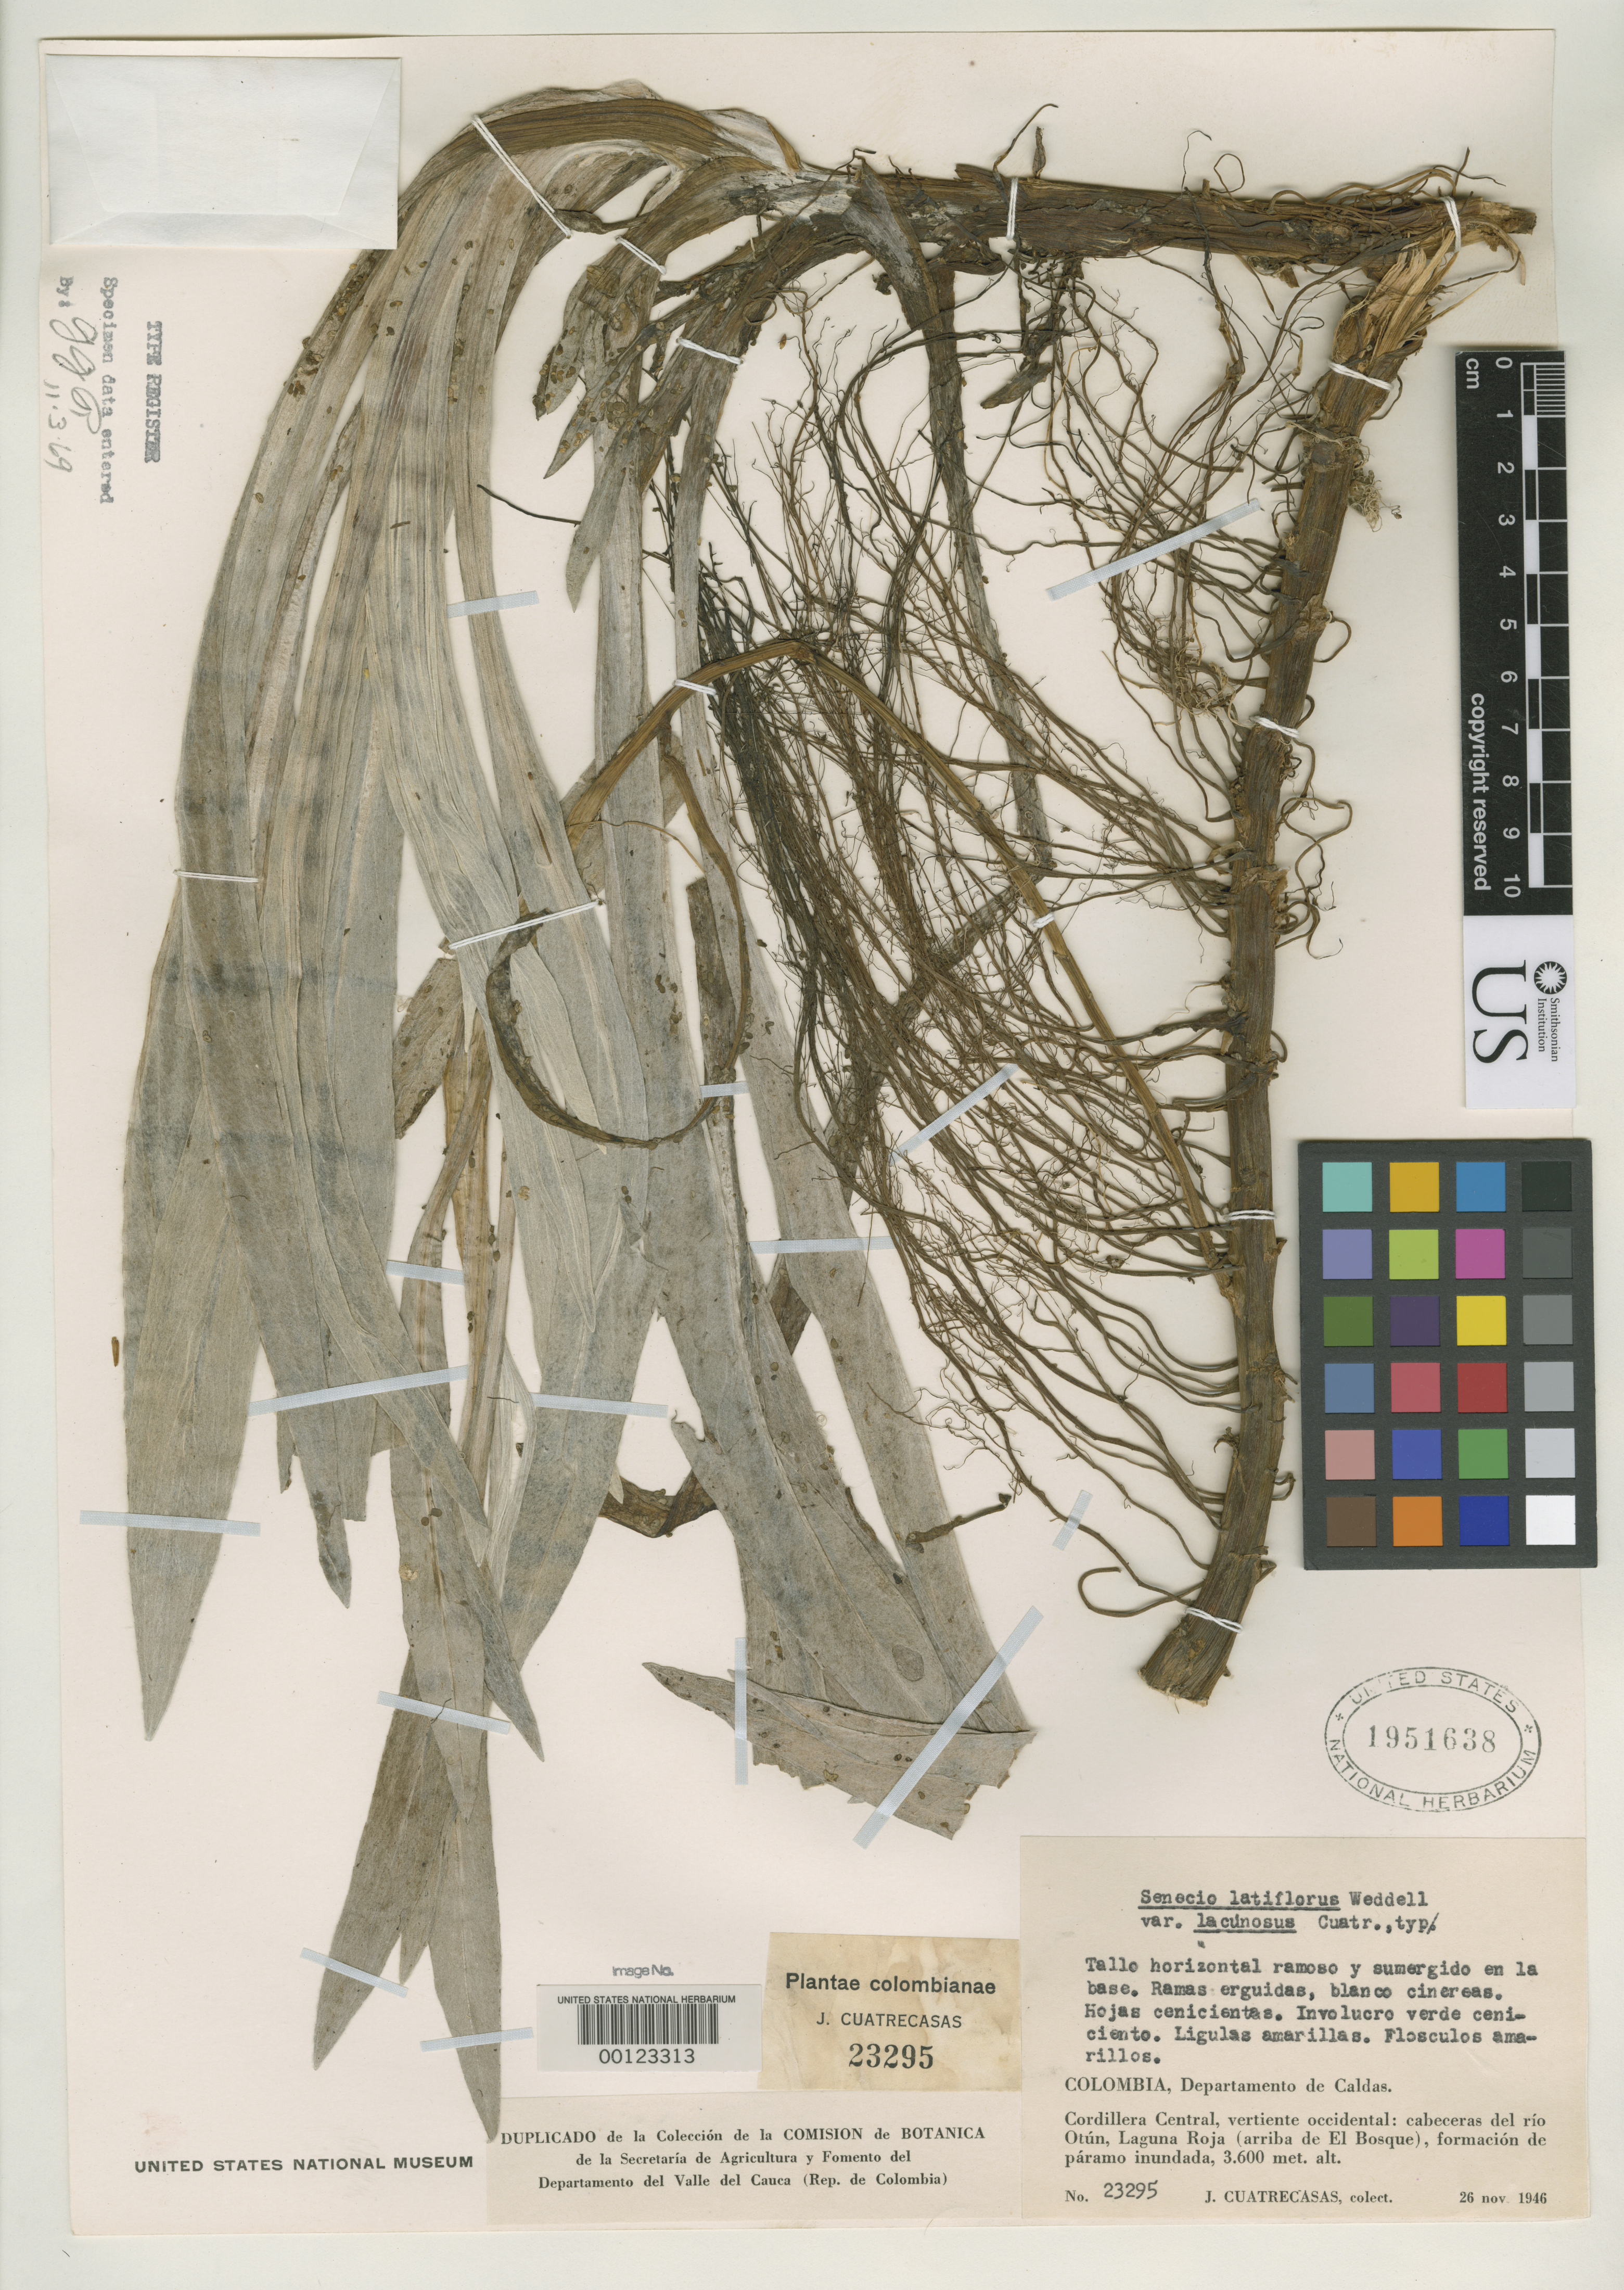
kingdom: Plantae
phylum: Tracheophyta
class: Magnoliopsida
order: Asterales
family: Asteraceae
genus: Senecio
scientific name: Senecio latiflorus var. lacunosus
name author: Cuatrec.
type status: Isotype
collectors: J. Cuatrecasas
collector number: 23295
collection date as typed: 26 Nov 1946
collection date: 1946-11-26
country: Colombia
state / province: Caldas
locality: El Bosque.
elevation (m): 3600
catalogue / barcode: US 1951638